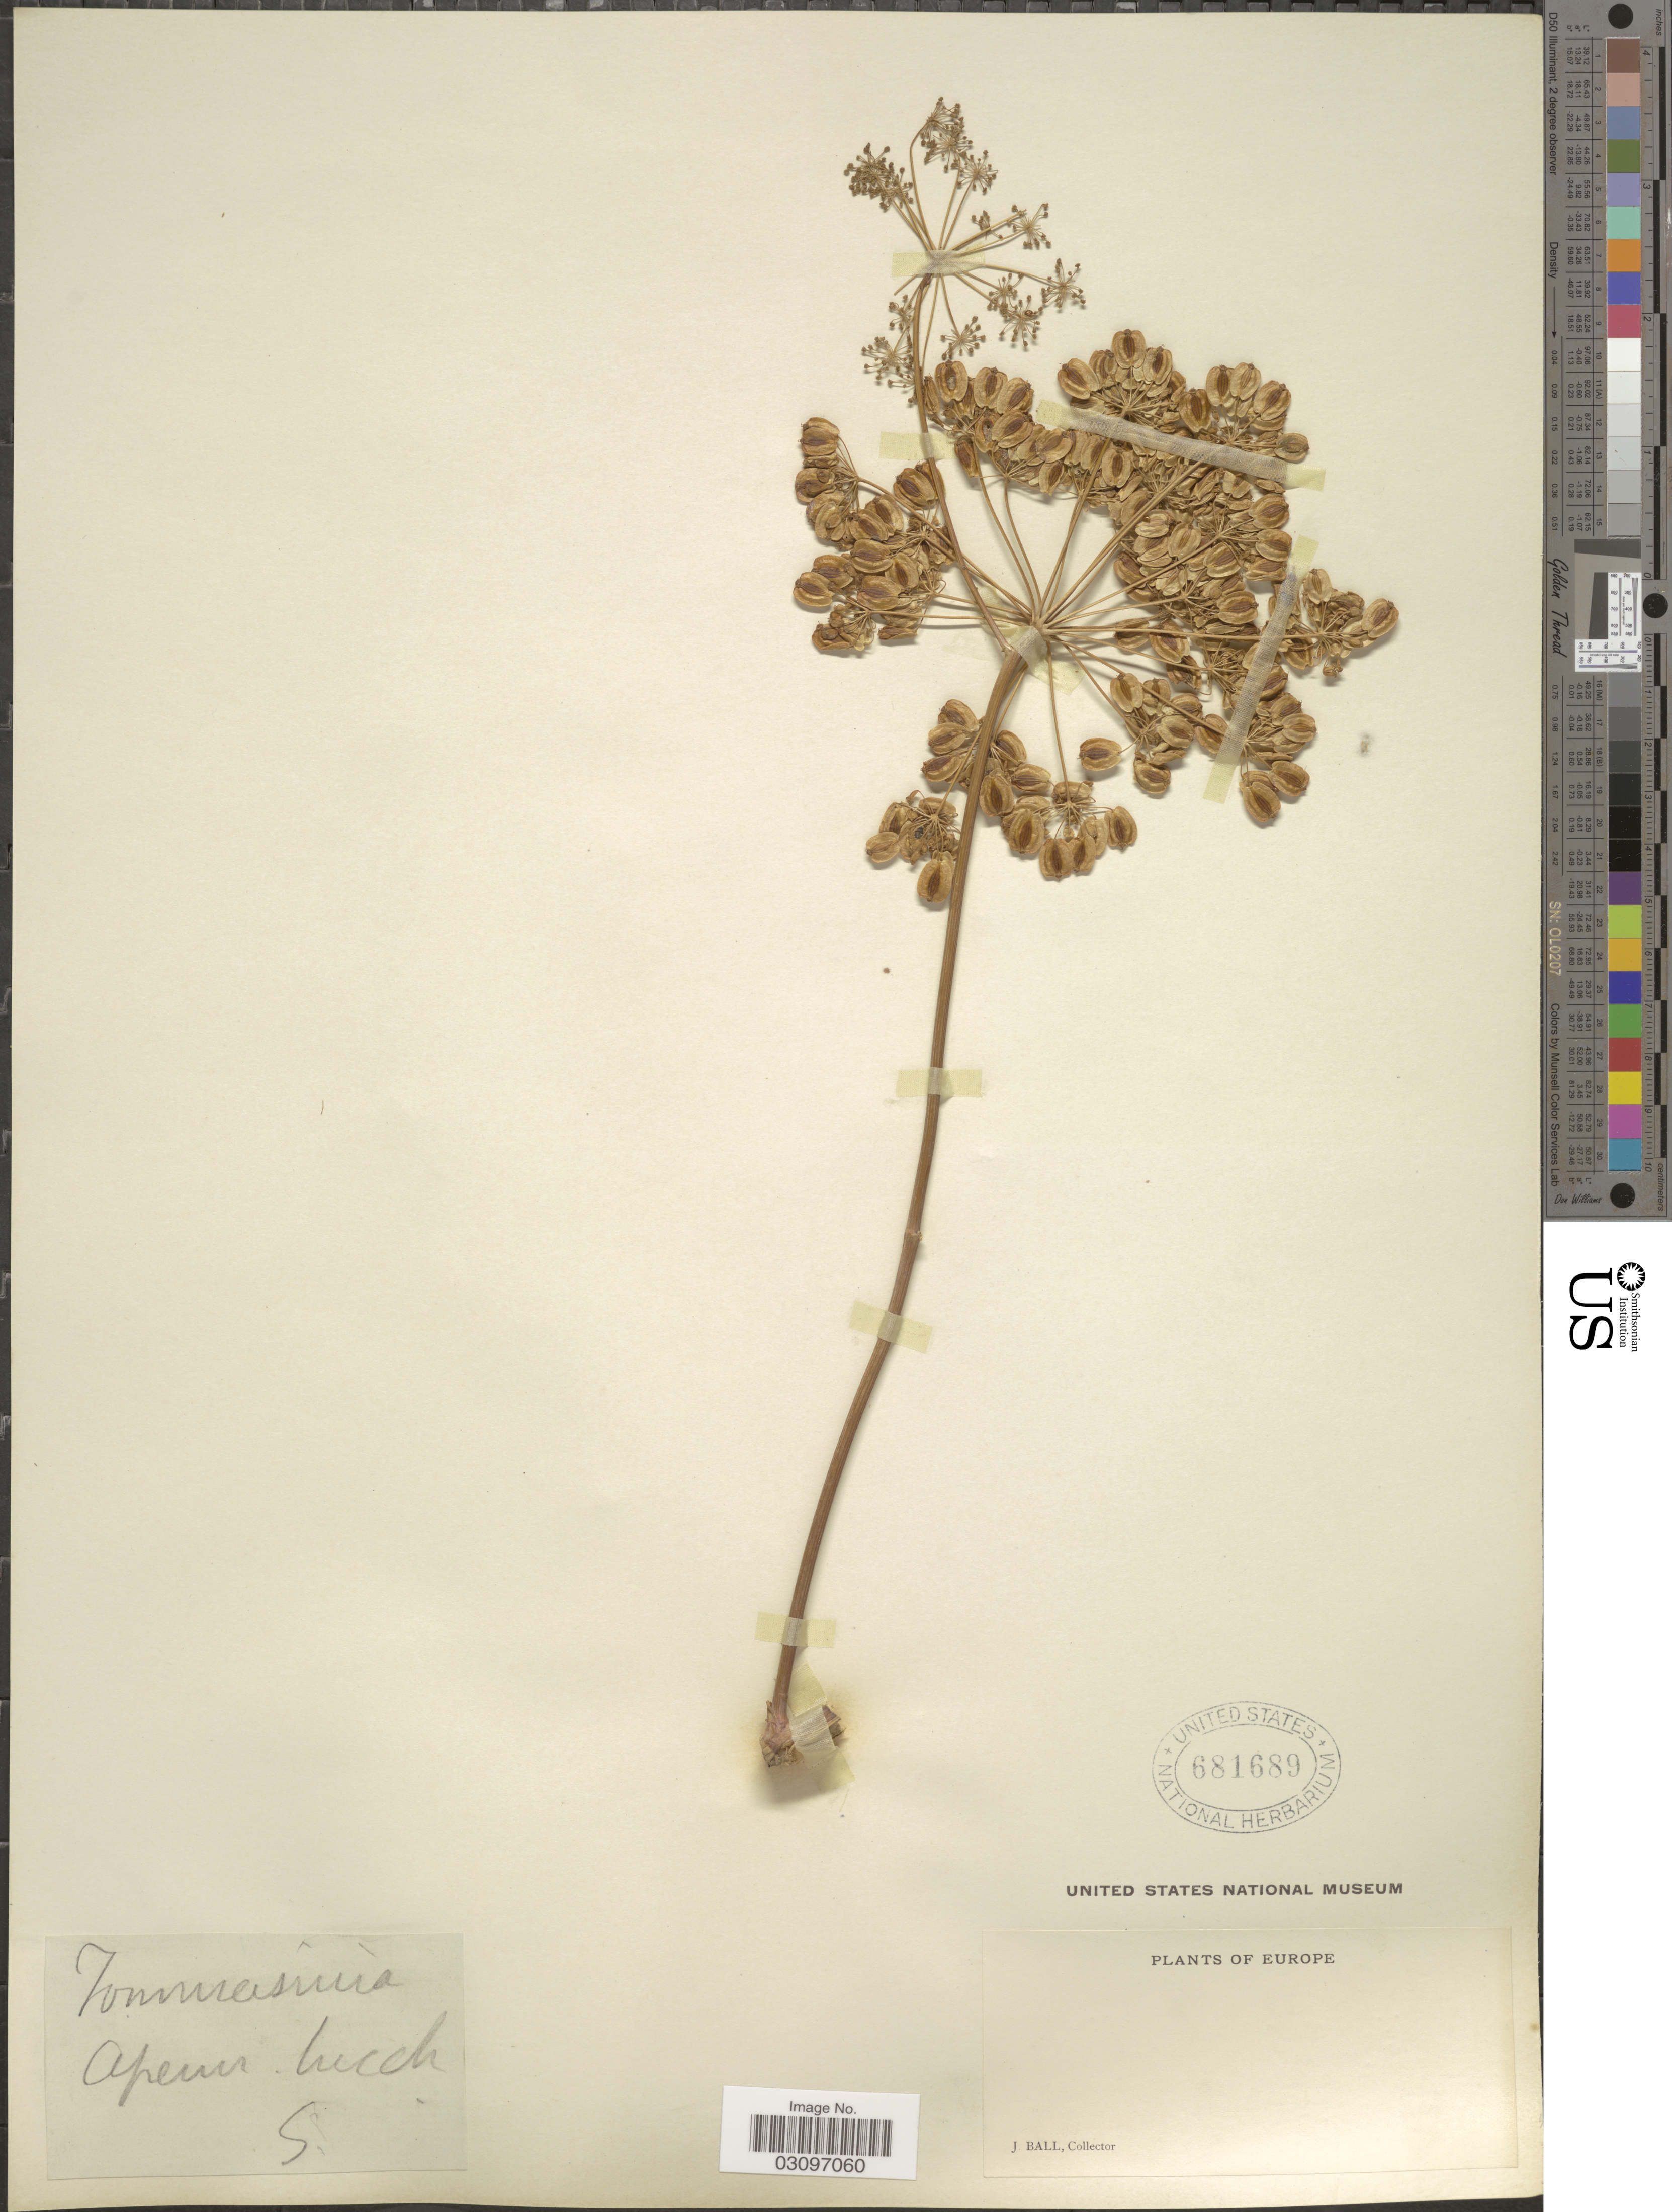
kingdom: Plantae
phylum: Tracheophyta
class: Magnoliopsida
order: Apiales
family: Apiaceae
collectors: J. Ball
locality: Europe. Tonmasinia apeun lucch. [interpreted]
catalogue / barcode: US 681689